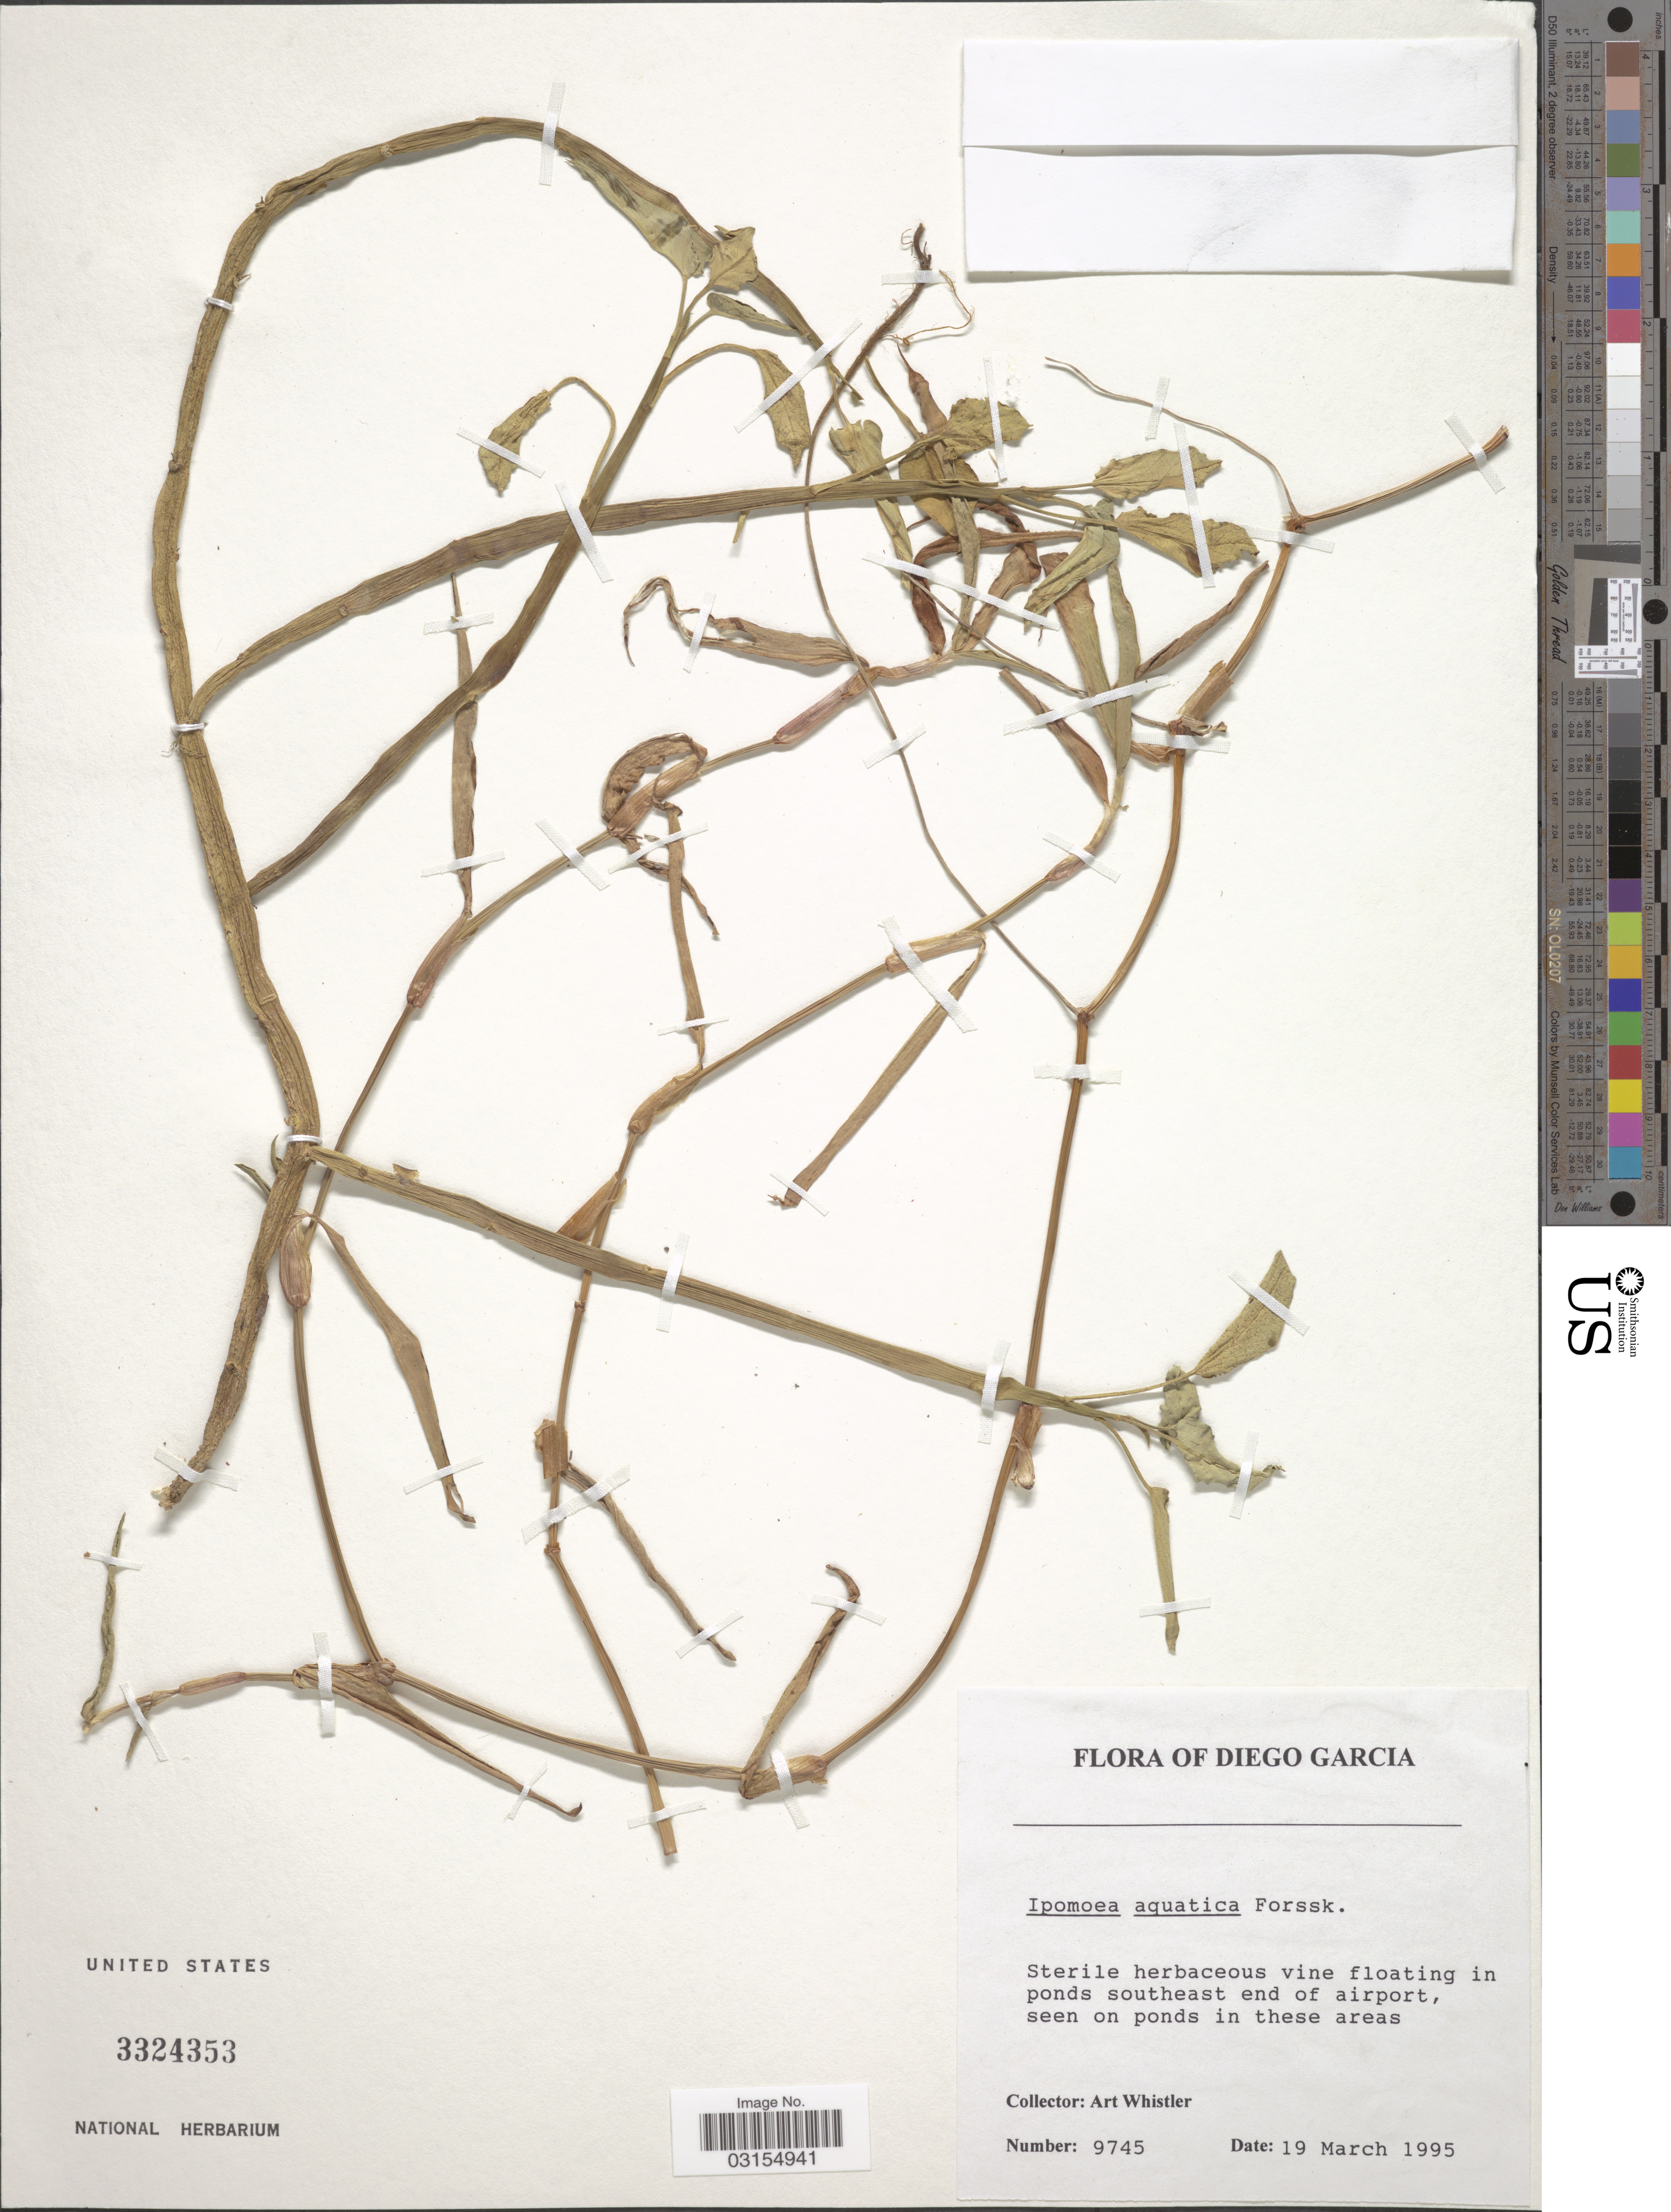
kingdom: Plantae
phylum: Tracheophyta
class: Magnoliopsida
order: Solanales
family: Convolvulaceae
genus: Ipomoea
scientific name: Ipomoea aquatica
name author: Forssk.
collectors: A. Whistler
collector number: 9745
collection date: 1995-03-19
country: British Indian Ocean Territory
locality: Diego Garcia. In ponds southeast end of airport.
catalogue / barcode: US 3324353